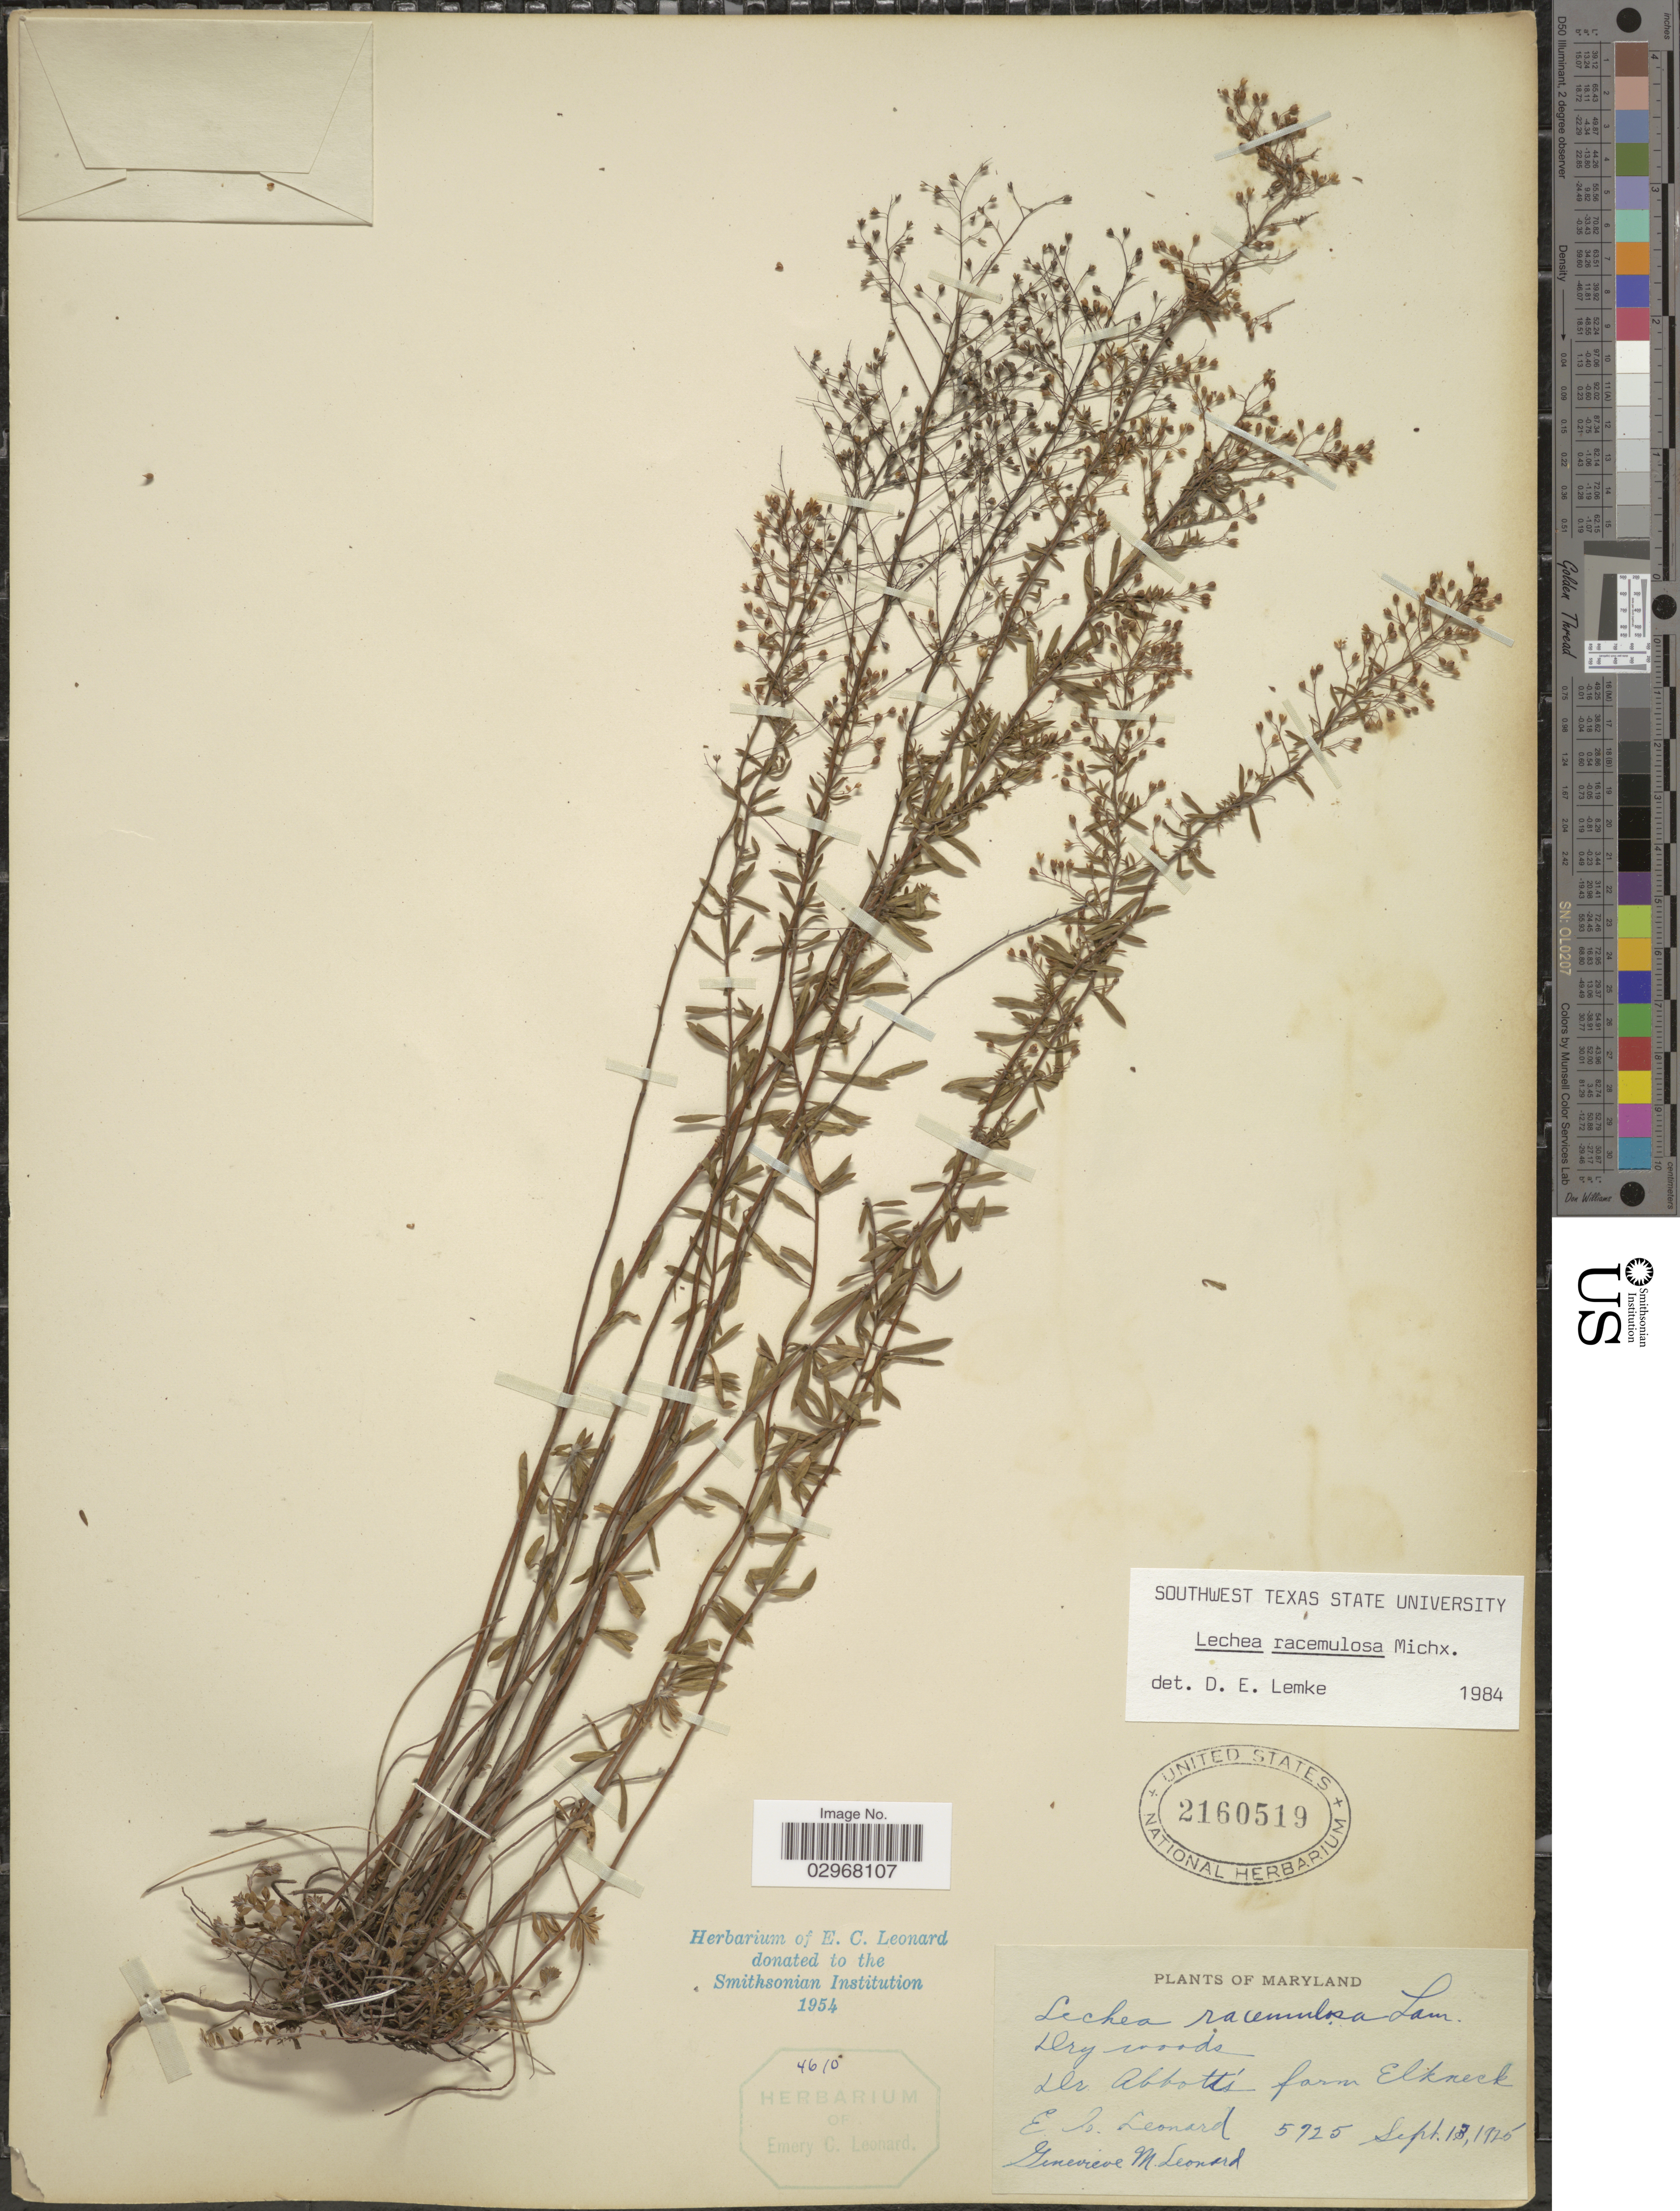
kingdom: Plantae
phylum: Tracheophyta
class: Magnoliopsida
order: Malvales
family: Cistaceae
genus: Lechea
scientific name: Lechea racemulosa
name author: Michx.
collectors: E. C. Leonard & G. M. Leonard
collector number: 5725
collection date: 1925-09-13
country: United States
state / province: Maryland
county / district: Cecil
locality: Dr. Abbott's farm Elkneck.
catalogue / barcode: US 2160519